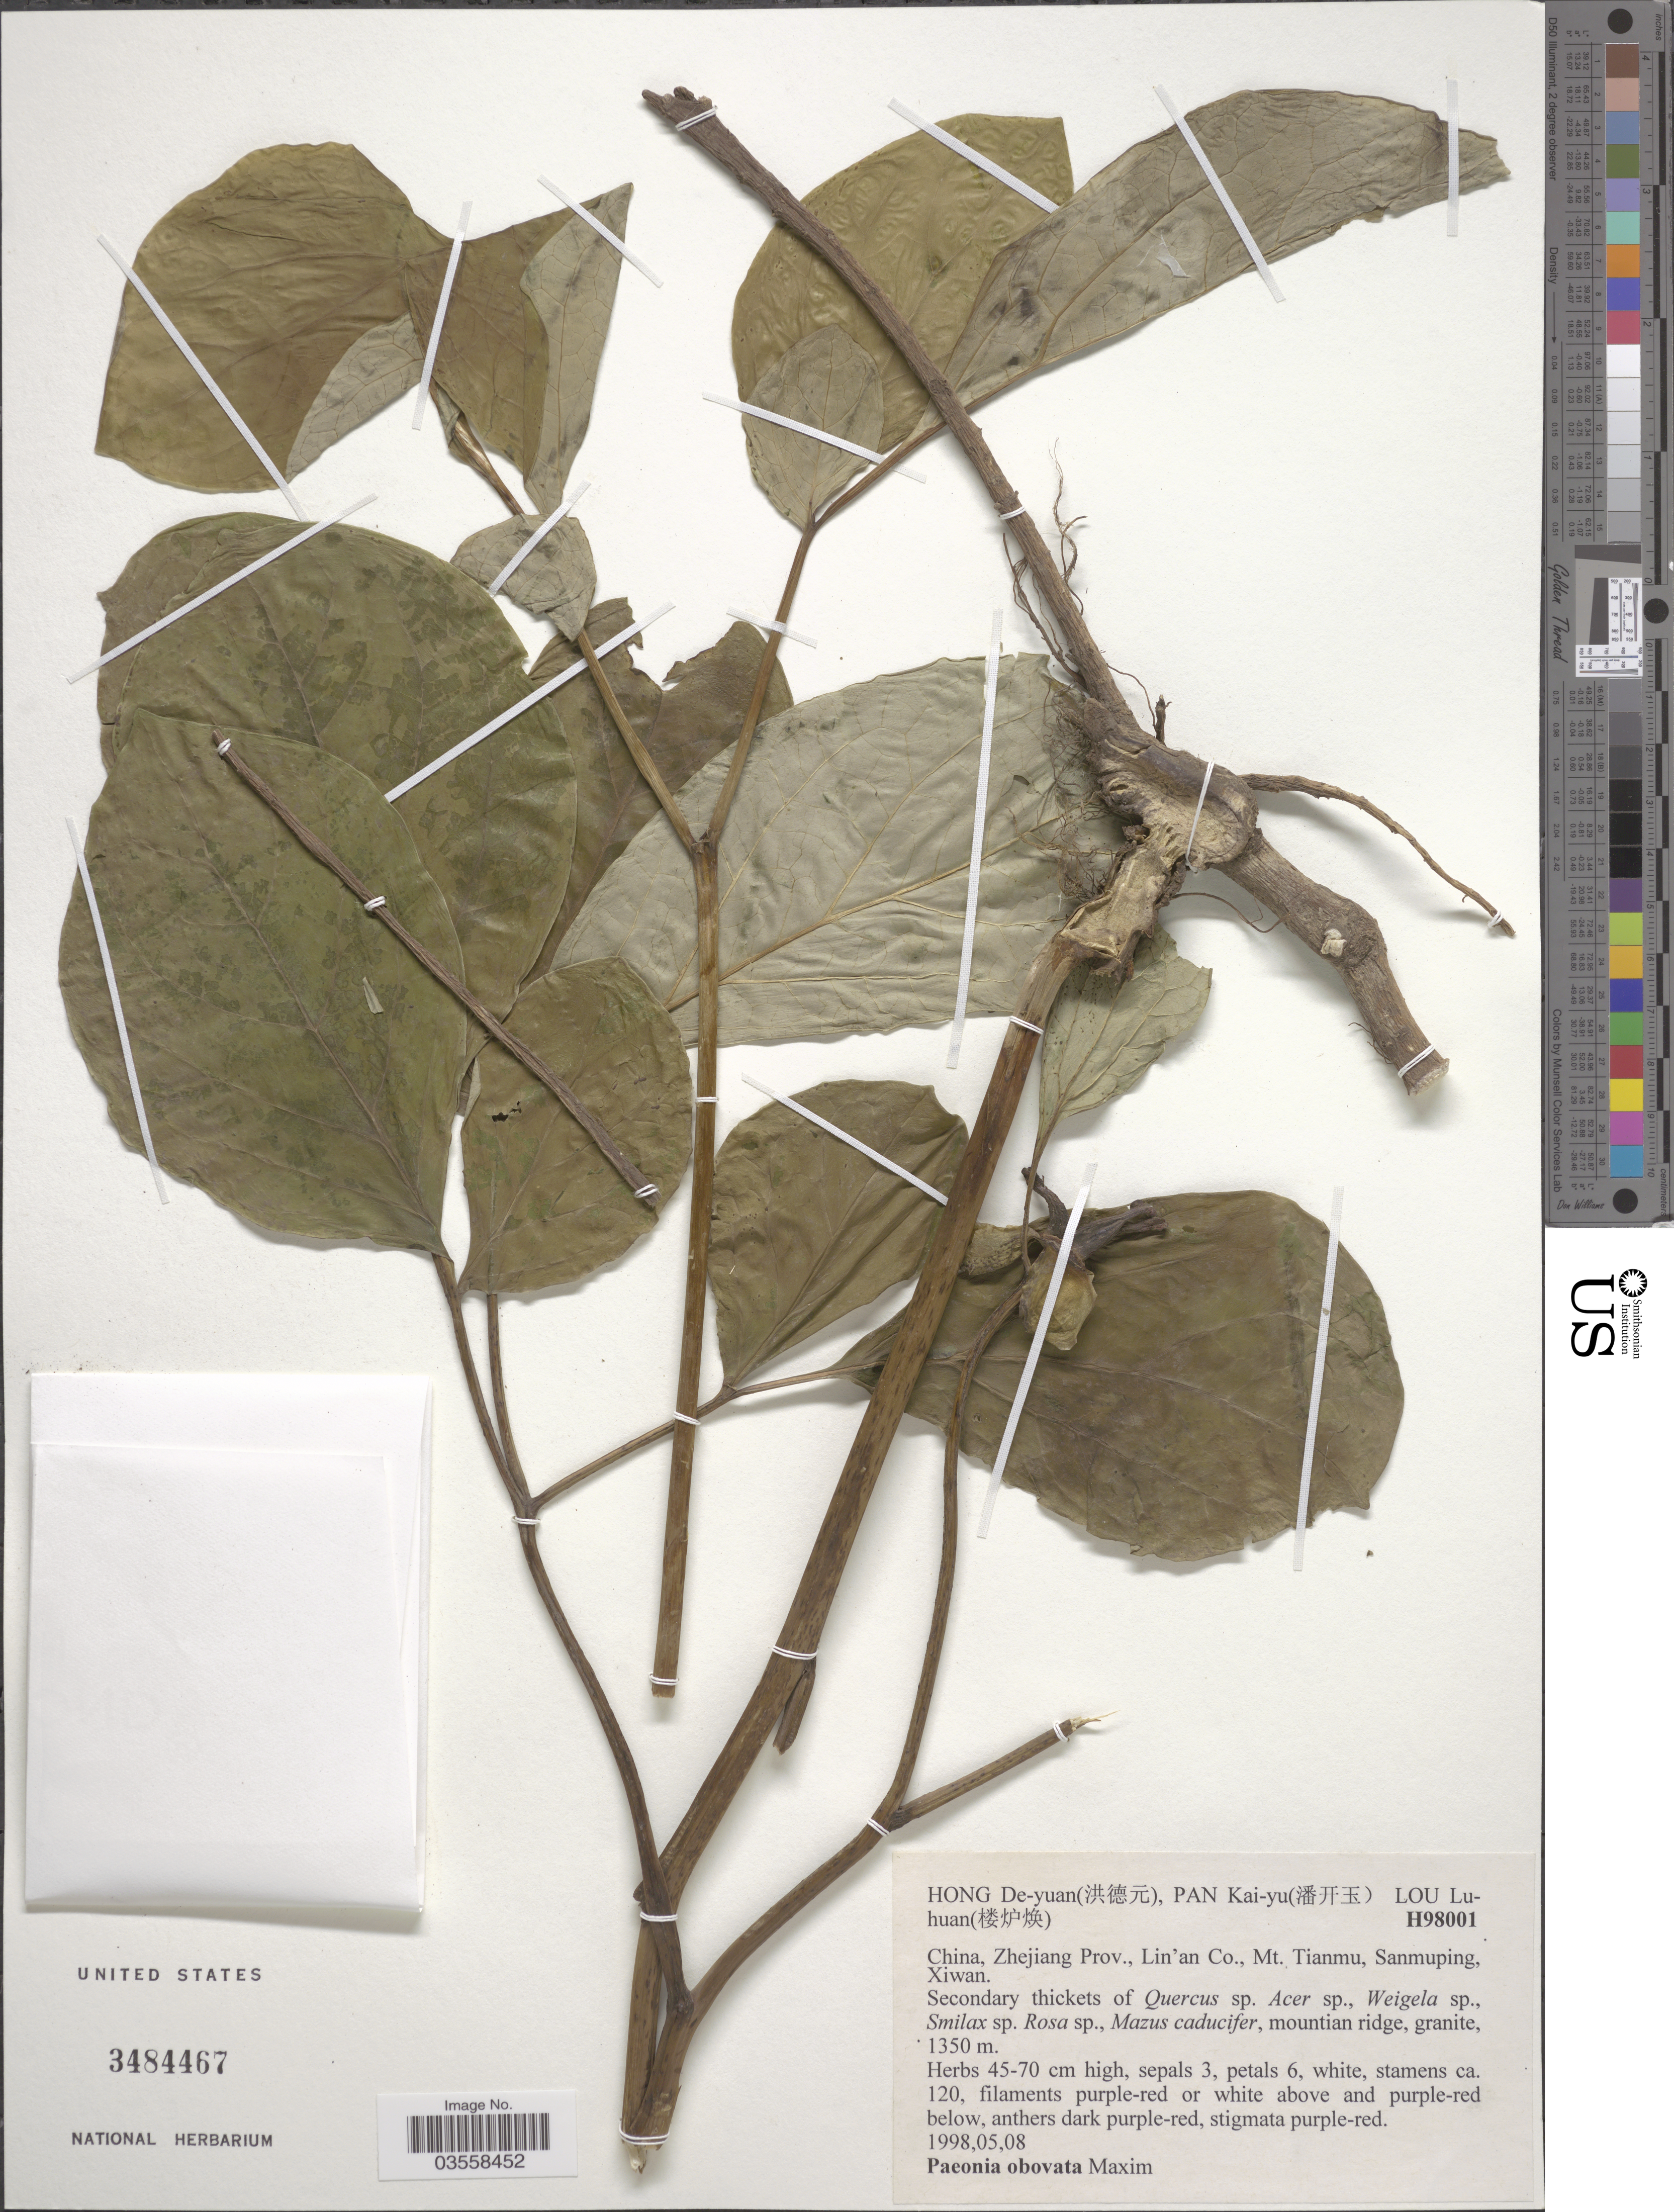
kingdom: Plantae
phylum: Tracheophyta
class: Magnoliopsida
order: Saxifragales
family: Paeoniaceae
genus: Paeonia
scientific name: Paeonia obovata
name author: Maxim.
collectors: D.-Y. Hong, K. Pan & Lou Lu-huan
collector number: H98001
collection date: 1998-05-08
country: China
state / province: Zhejiang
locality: Lin'an Co., Mt. Tianmu, Sanmuping, Xiwan.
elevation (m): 1350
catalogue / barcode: US 3484467